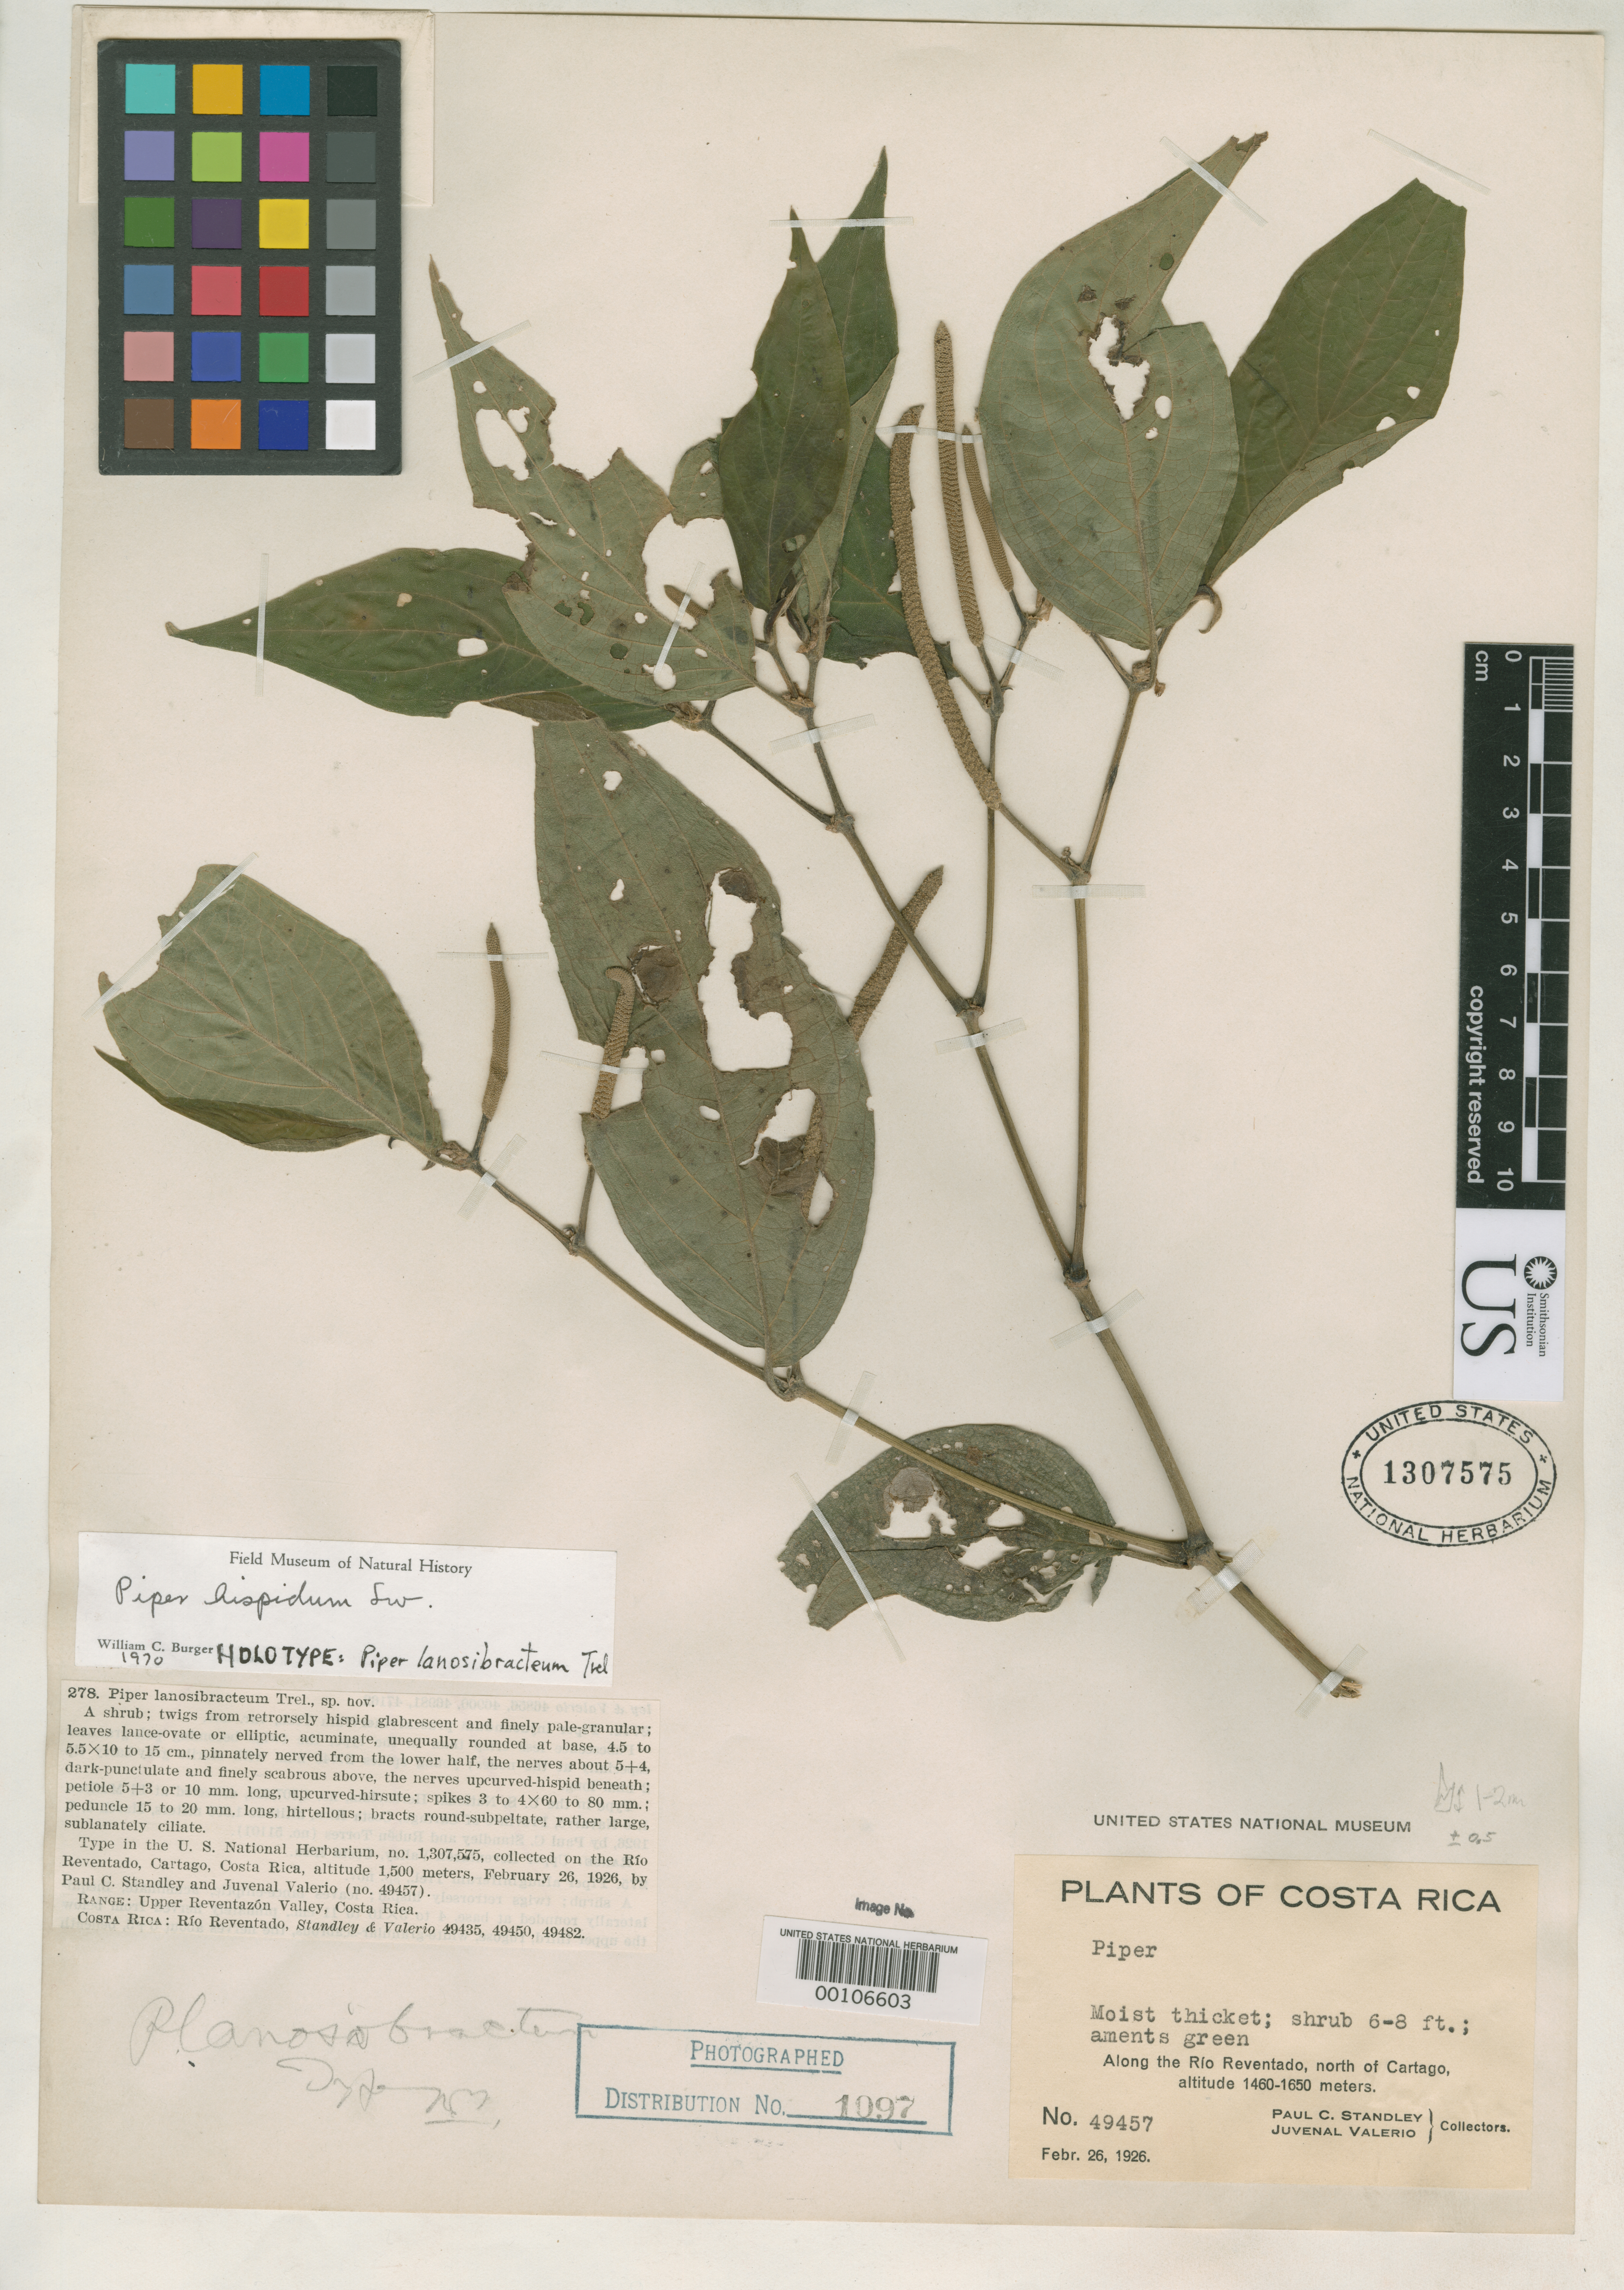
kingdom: Plantae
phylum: Tracheophyta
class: Magnoliopsida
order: Piperales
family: Piperaceae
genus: Piper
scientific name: Piper lanosibracteum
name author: Trel.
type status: Holotype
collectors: P. C. Standley & J. Valerio R.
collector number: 49457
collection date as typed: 26 Feb 1926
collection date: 1926-02-26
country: Costa Rica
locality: Rio Reventado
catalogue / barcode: US 1307575